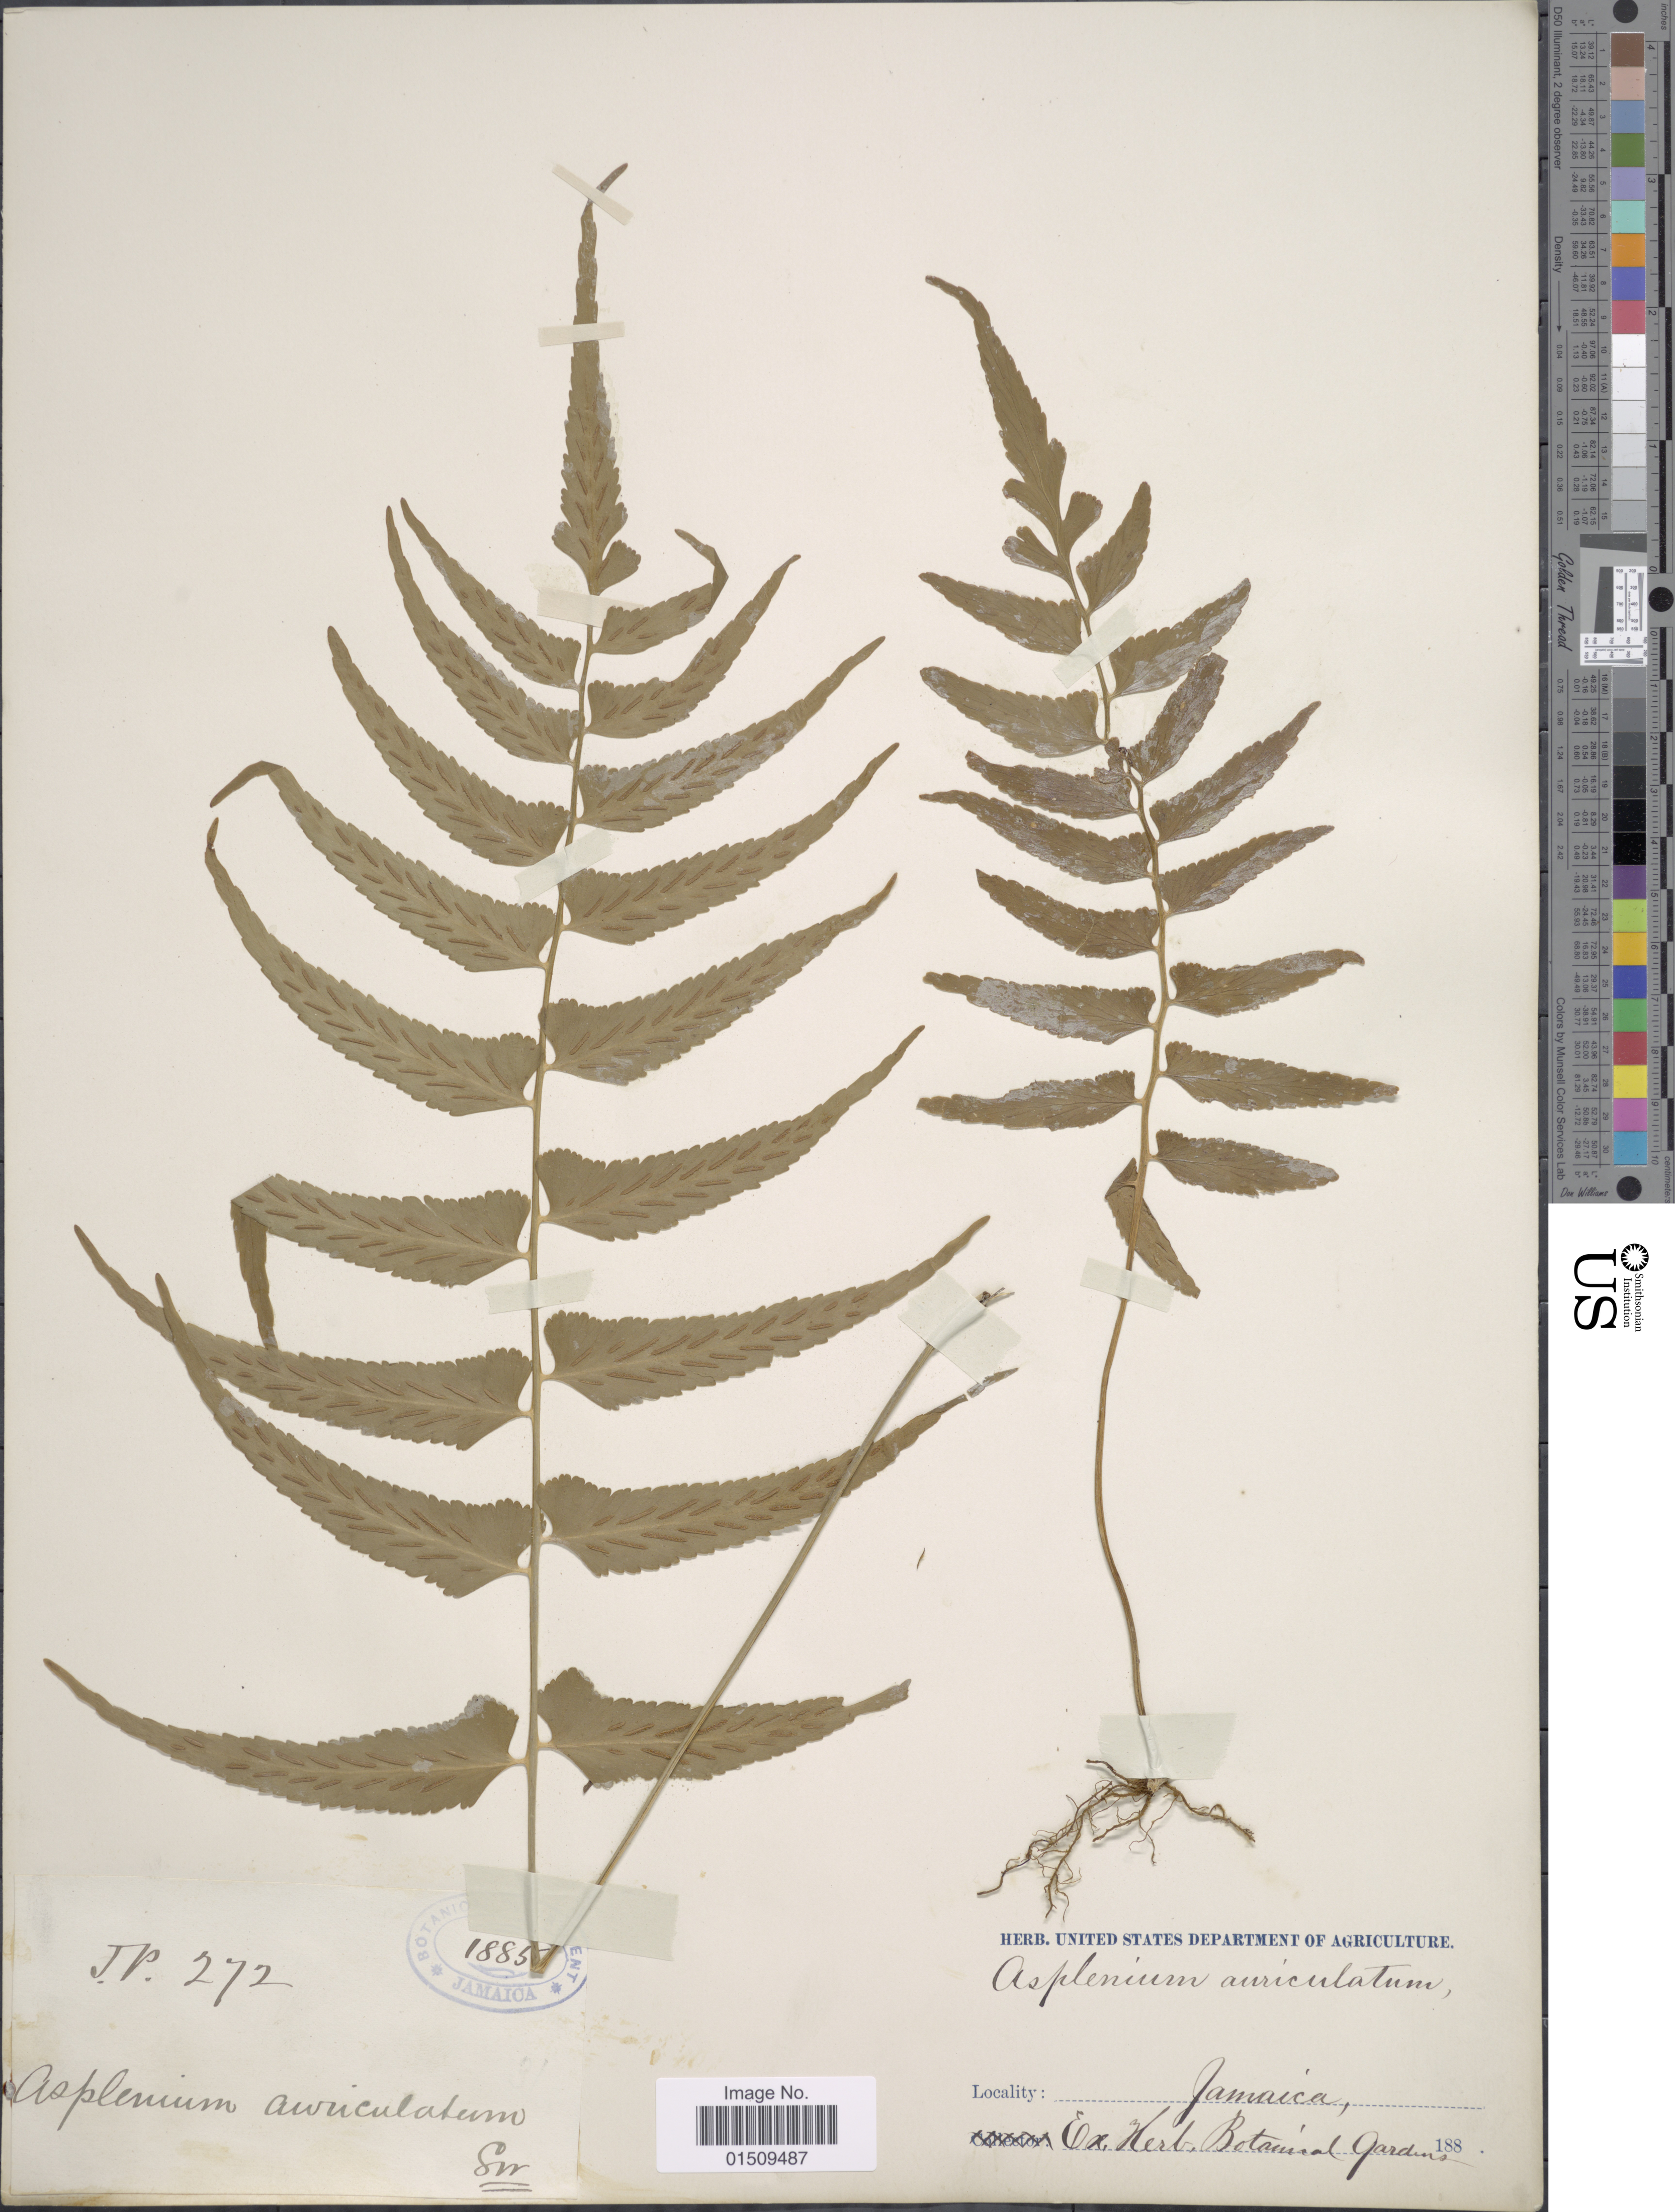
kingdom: Plantae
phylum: Tracheophyta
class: Polypodiopsida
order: Polypodiales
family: Aspleniaceae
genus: Asplenium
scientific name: Asplenium salicifolium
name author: L.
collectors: J.P.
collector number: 272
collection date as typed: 188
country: Jamaica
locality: Jamaica.